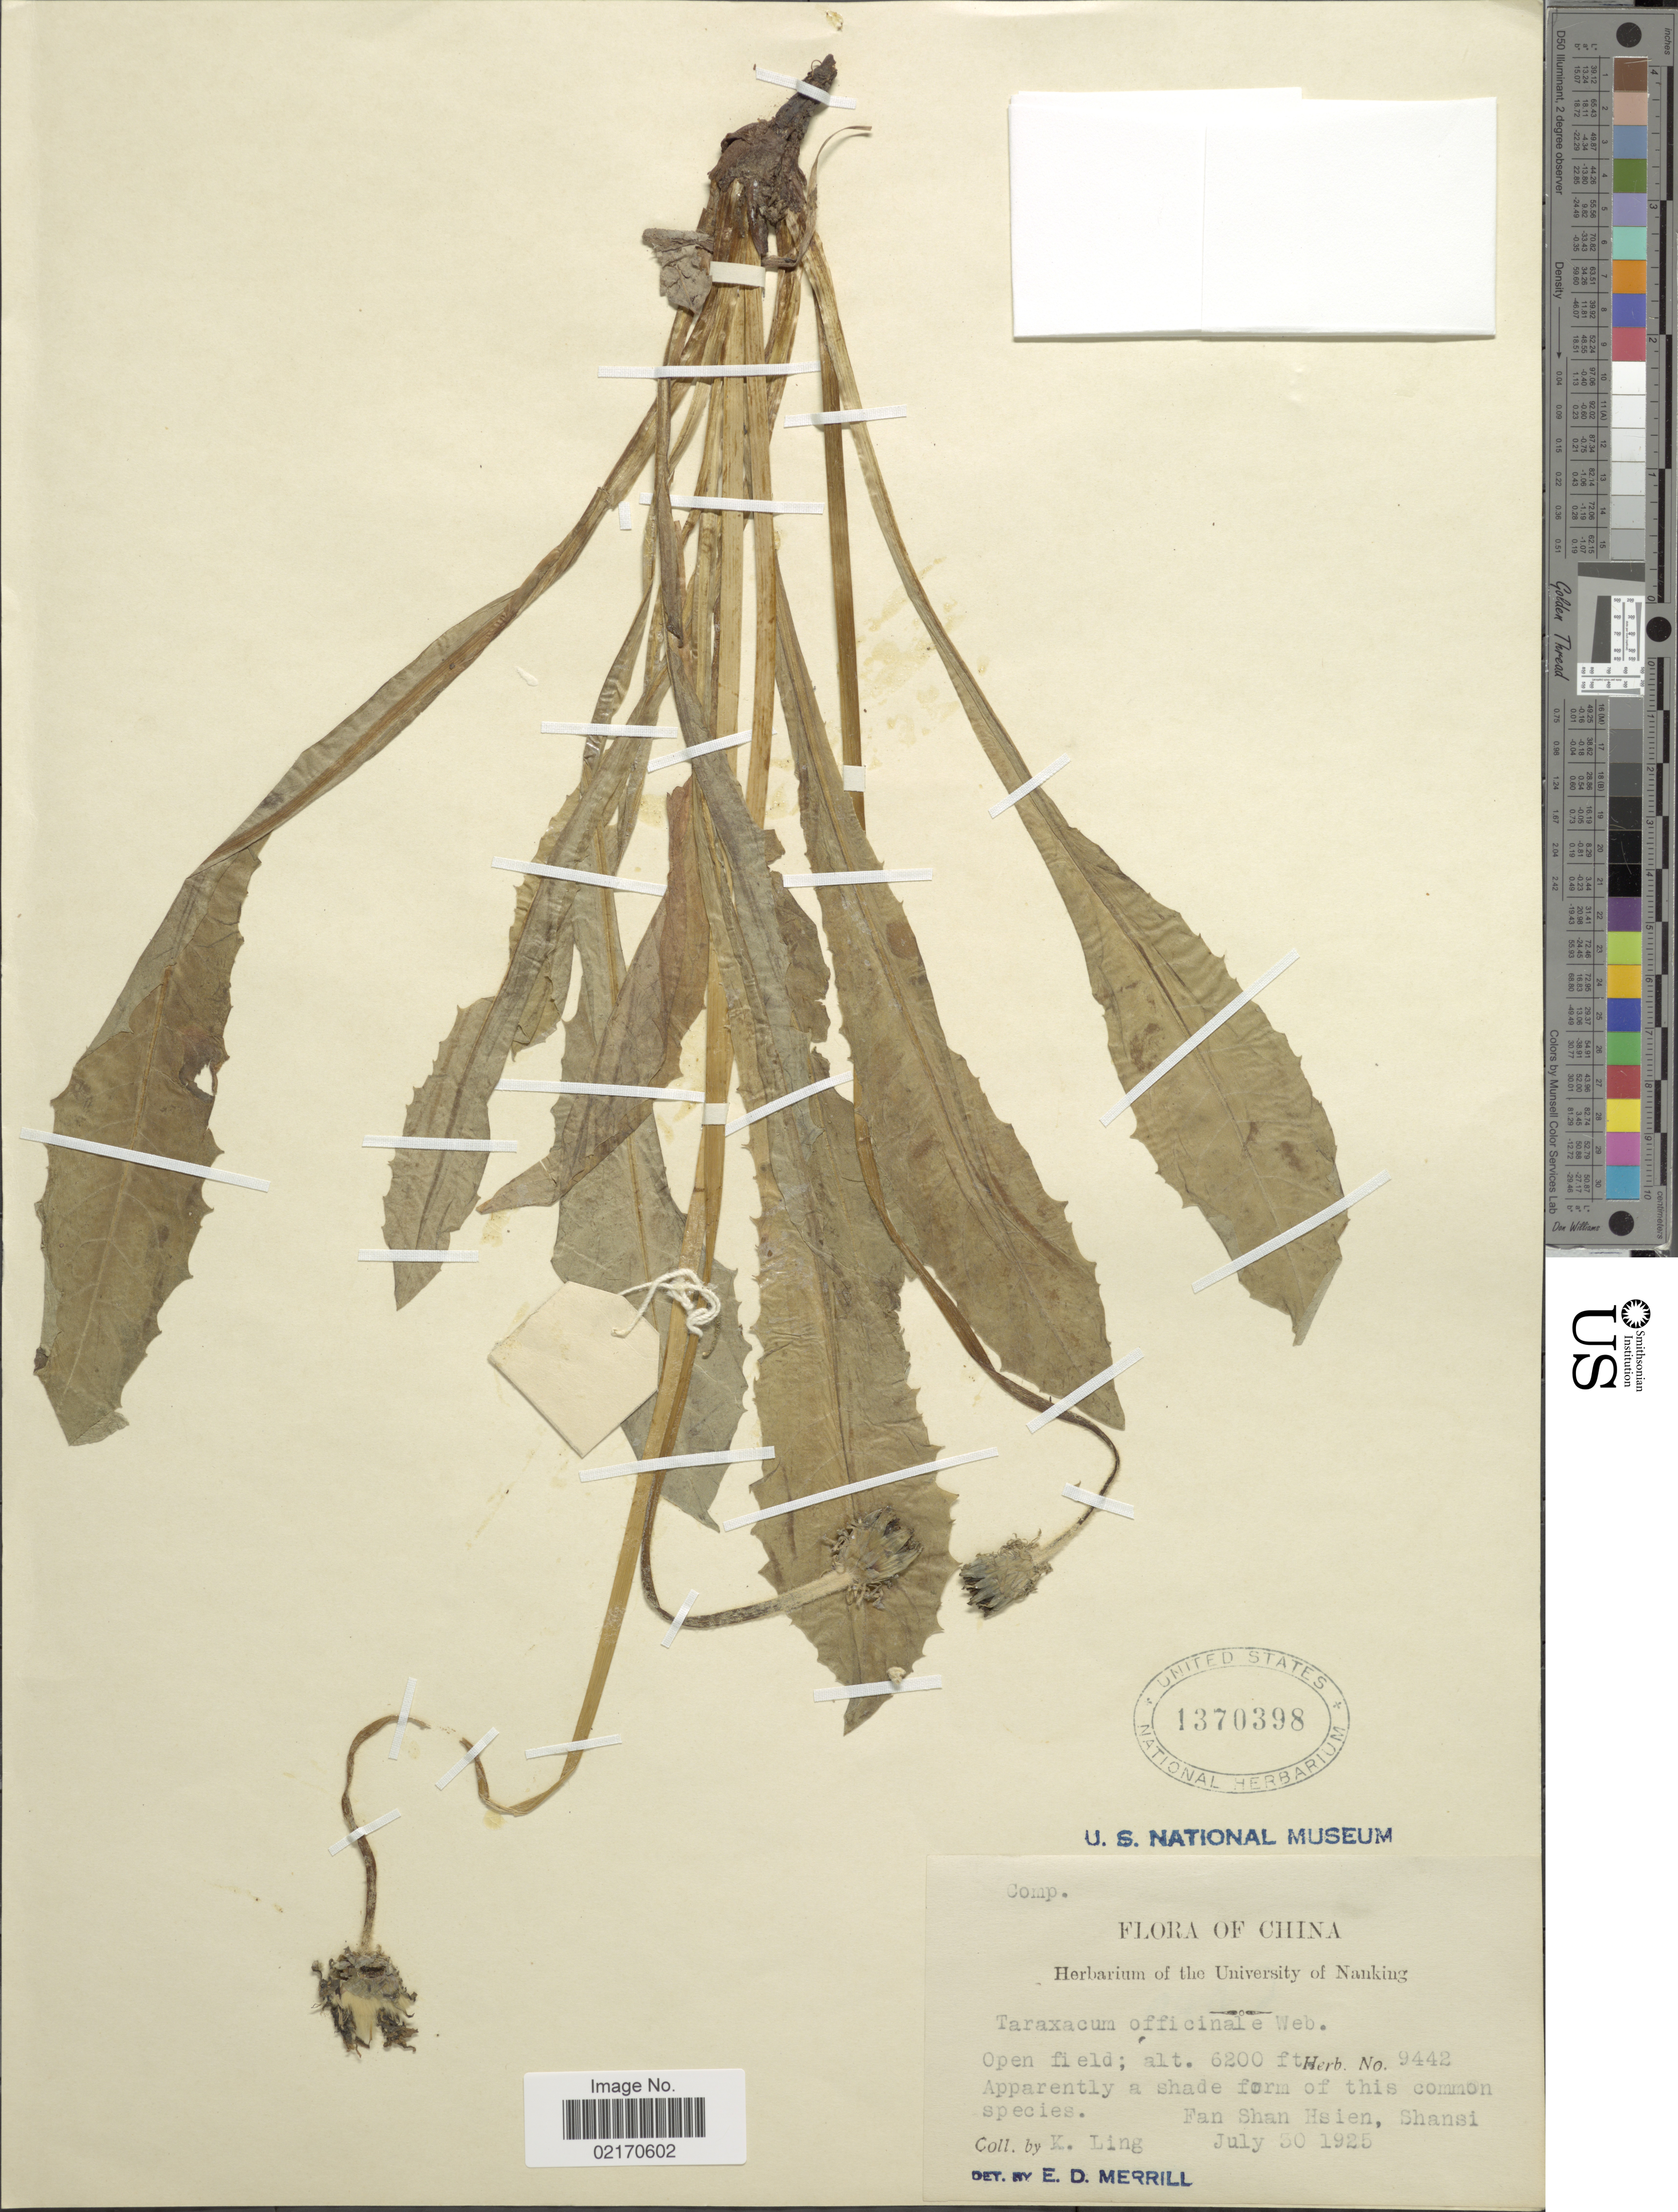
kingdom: Plantae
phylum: Tracheophyta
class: Magnoliopsida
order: Asterales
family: Asteraceae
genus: Taraxacum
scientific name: Taraxacum officinale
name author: G.H. Weber ex F.H. Wigg.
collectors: K. Ling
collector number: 9442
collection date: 1925-07-30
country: China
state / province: Shanxi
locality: Shansi, open field, Fan Shan Hsien.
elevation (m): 1890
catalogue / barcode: US 1370398